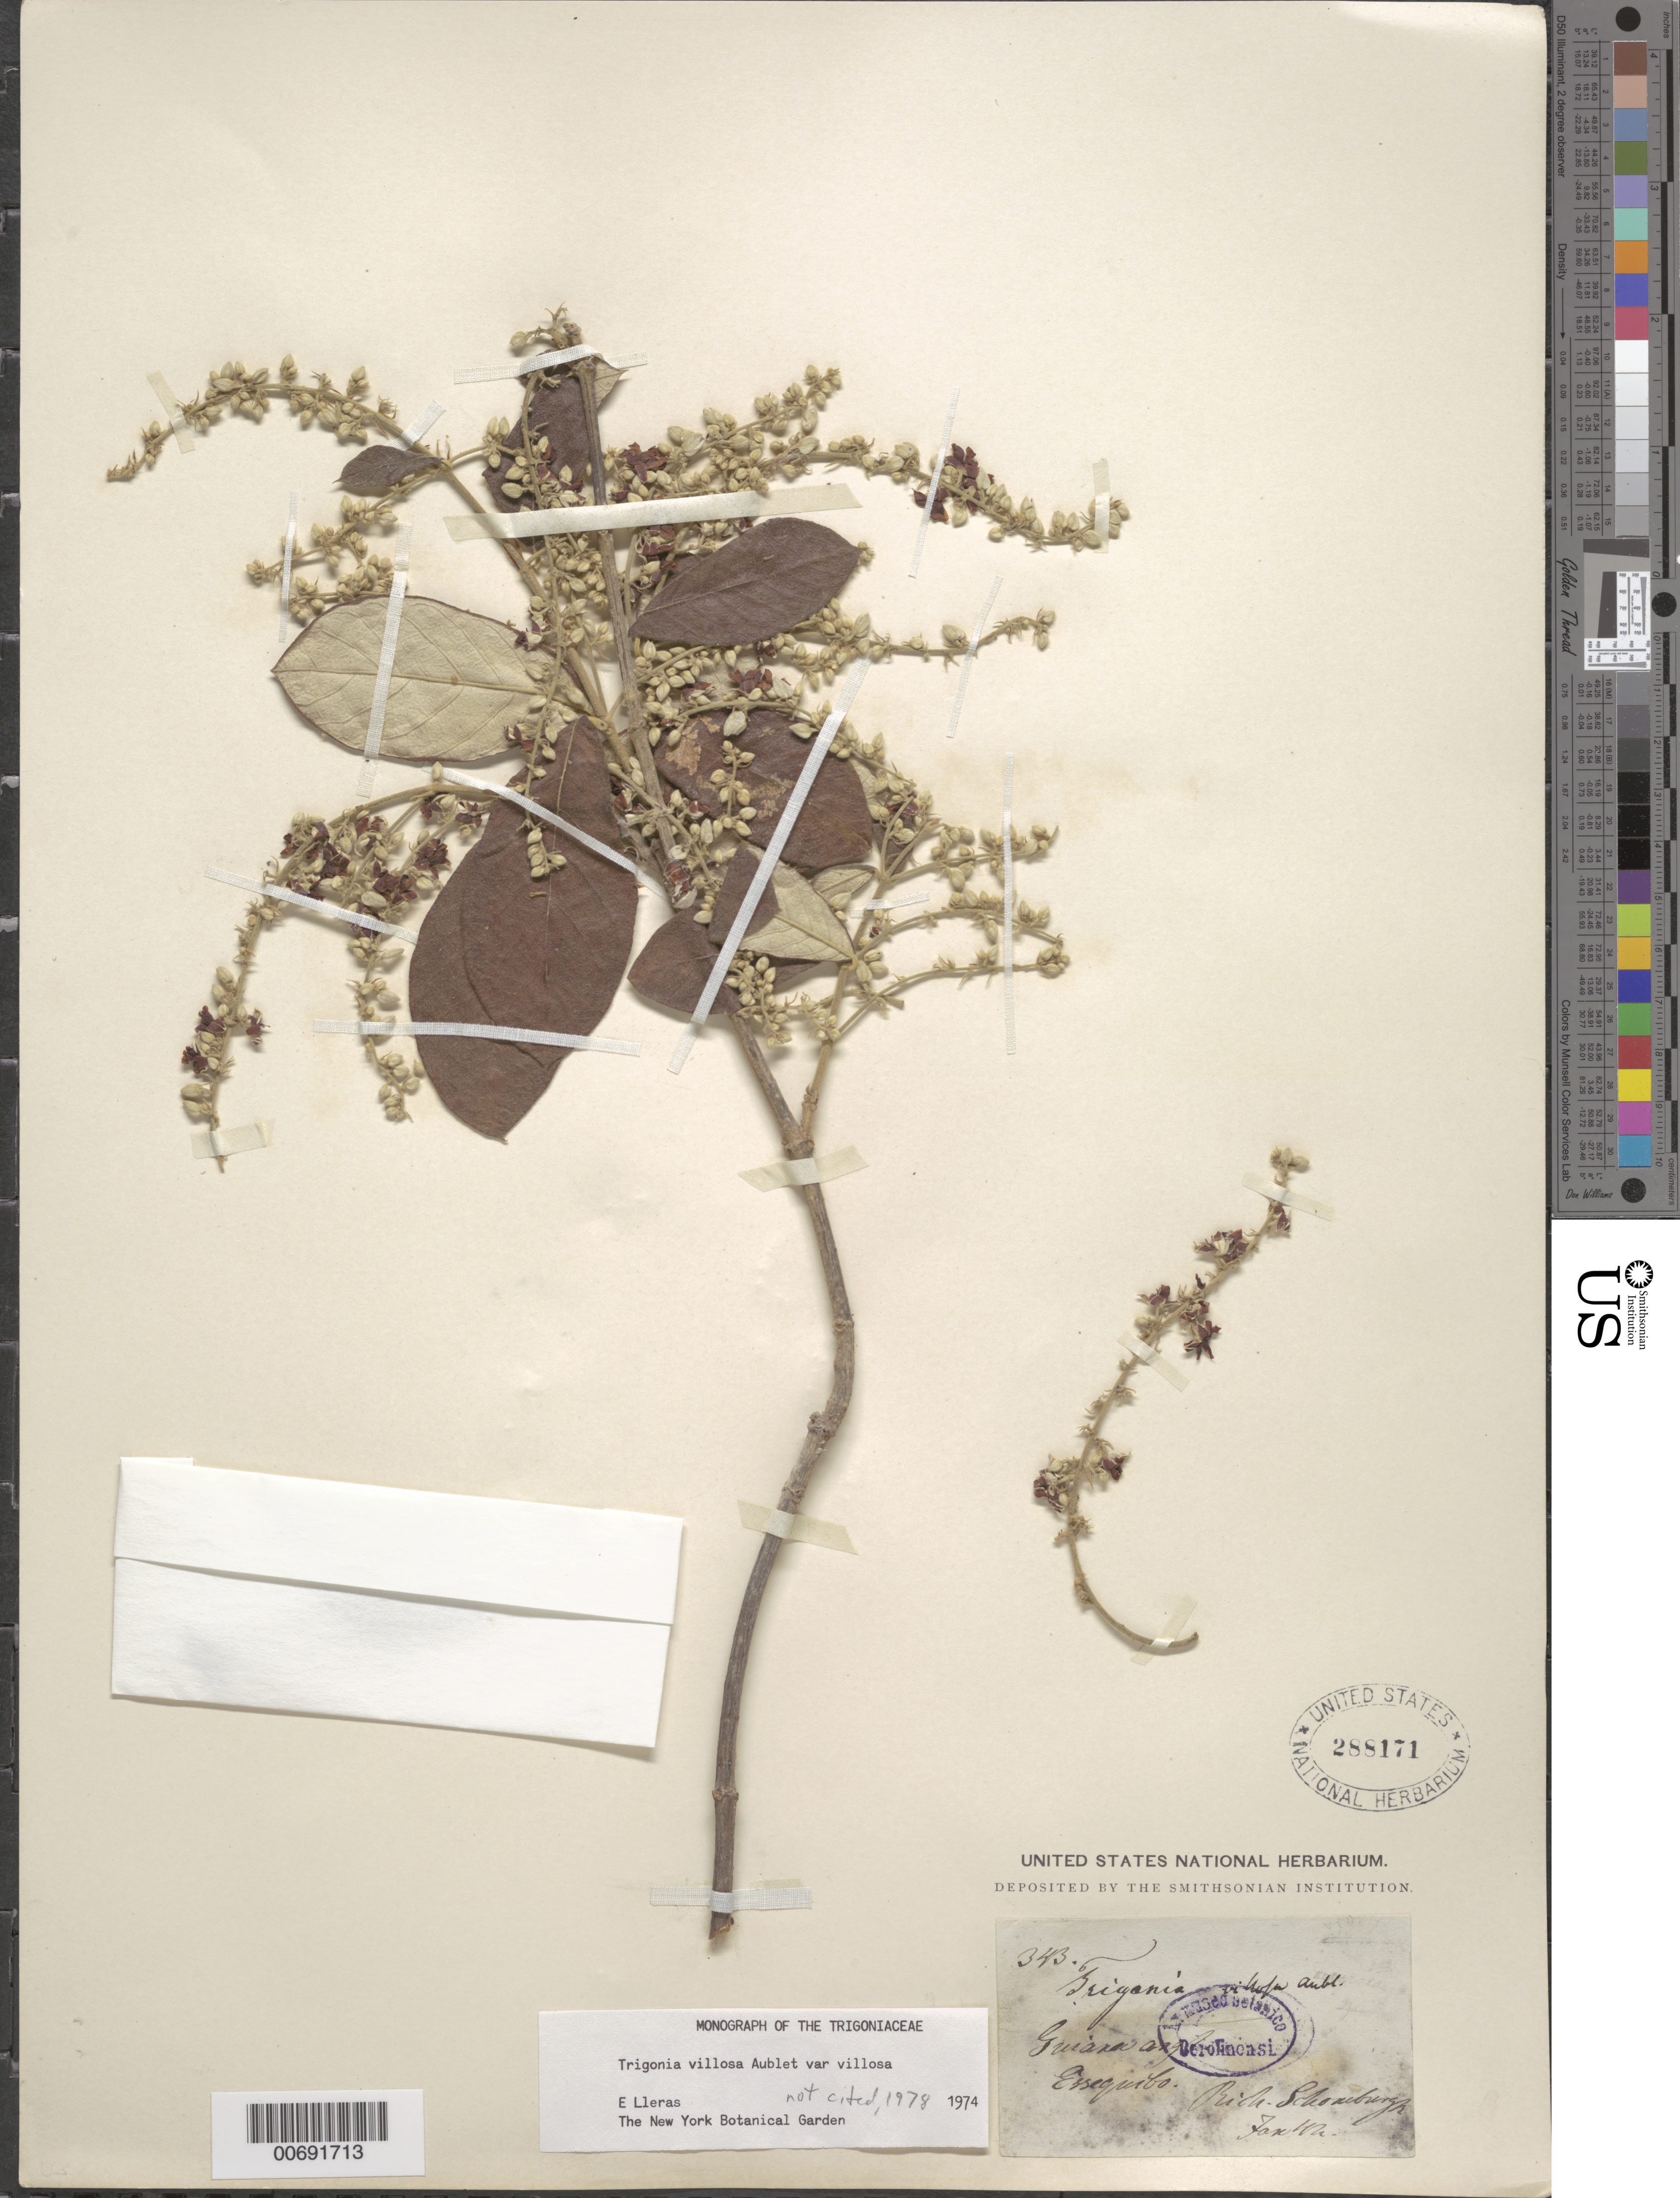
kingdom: Plantae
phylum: Tracheophyta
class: Magnoliopsida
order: Malpighiales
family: Trigoniaceae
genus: Trigonia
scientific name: Trigonia villosa var. villosa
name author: Aubl.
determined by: Lleras, E.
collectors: M. R. Schomburgk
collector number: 343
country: Guyana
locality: Essequibo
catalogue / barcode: US 288171